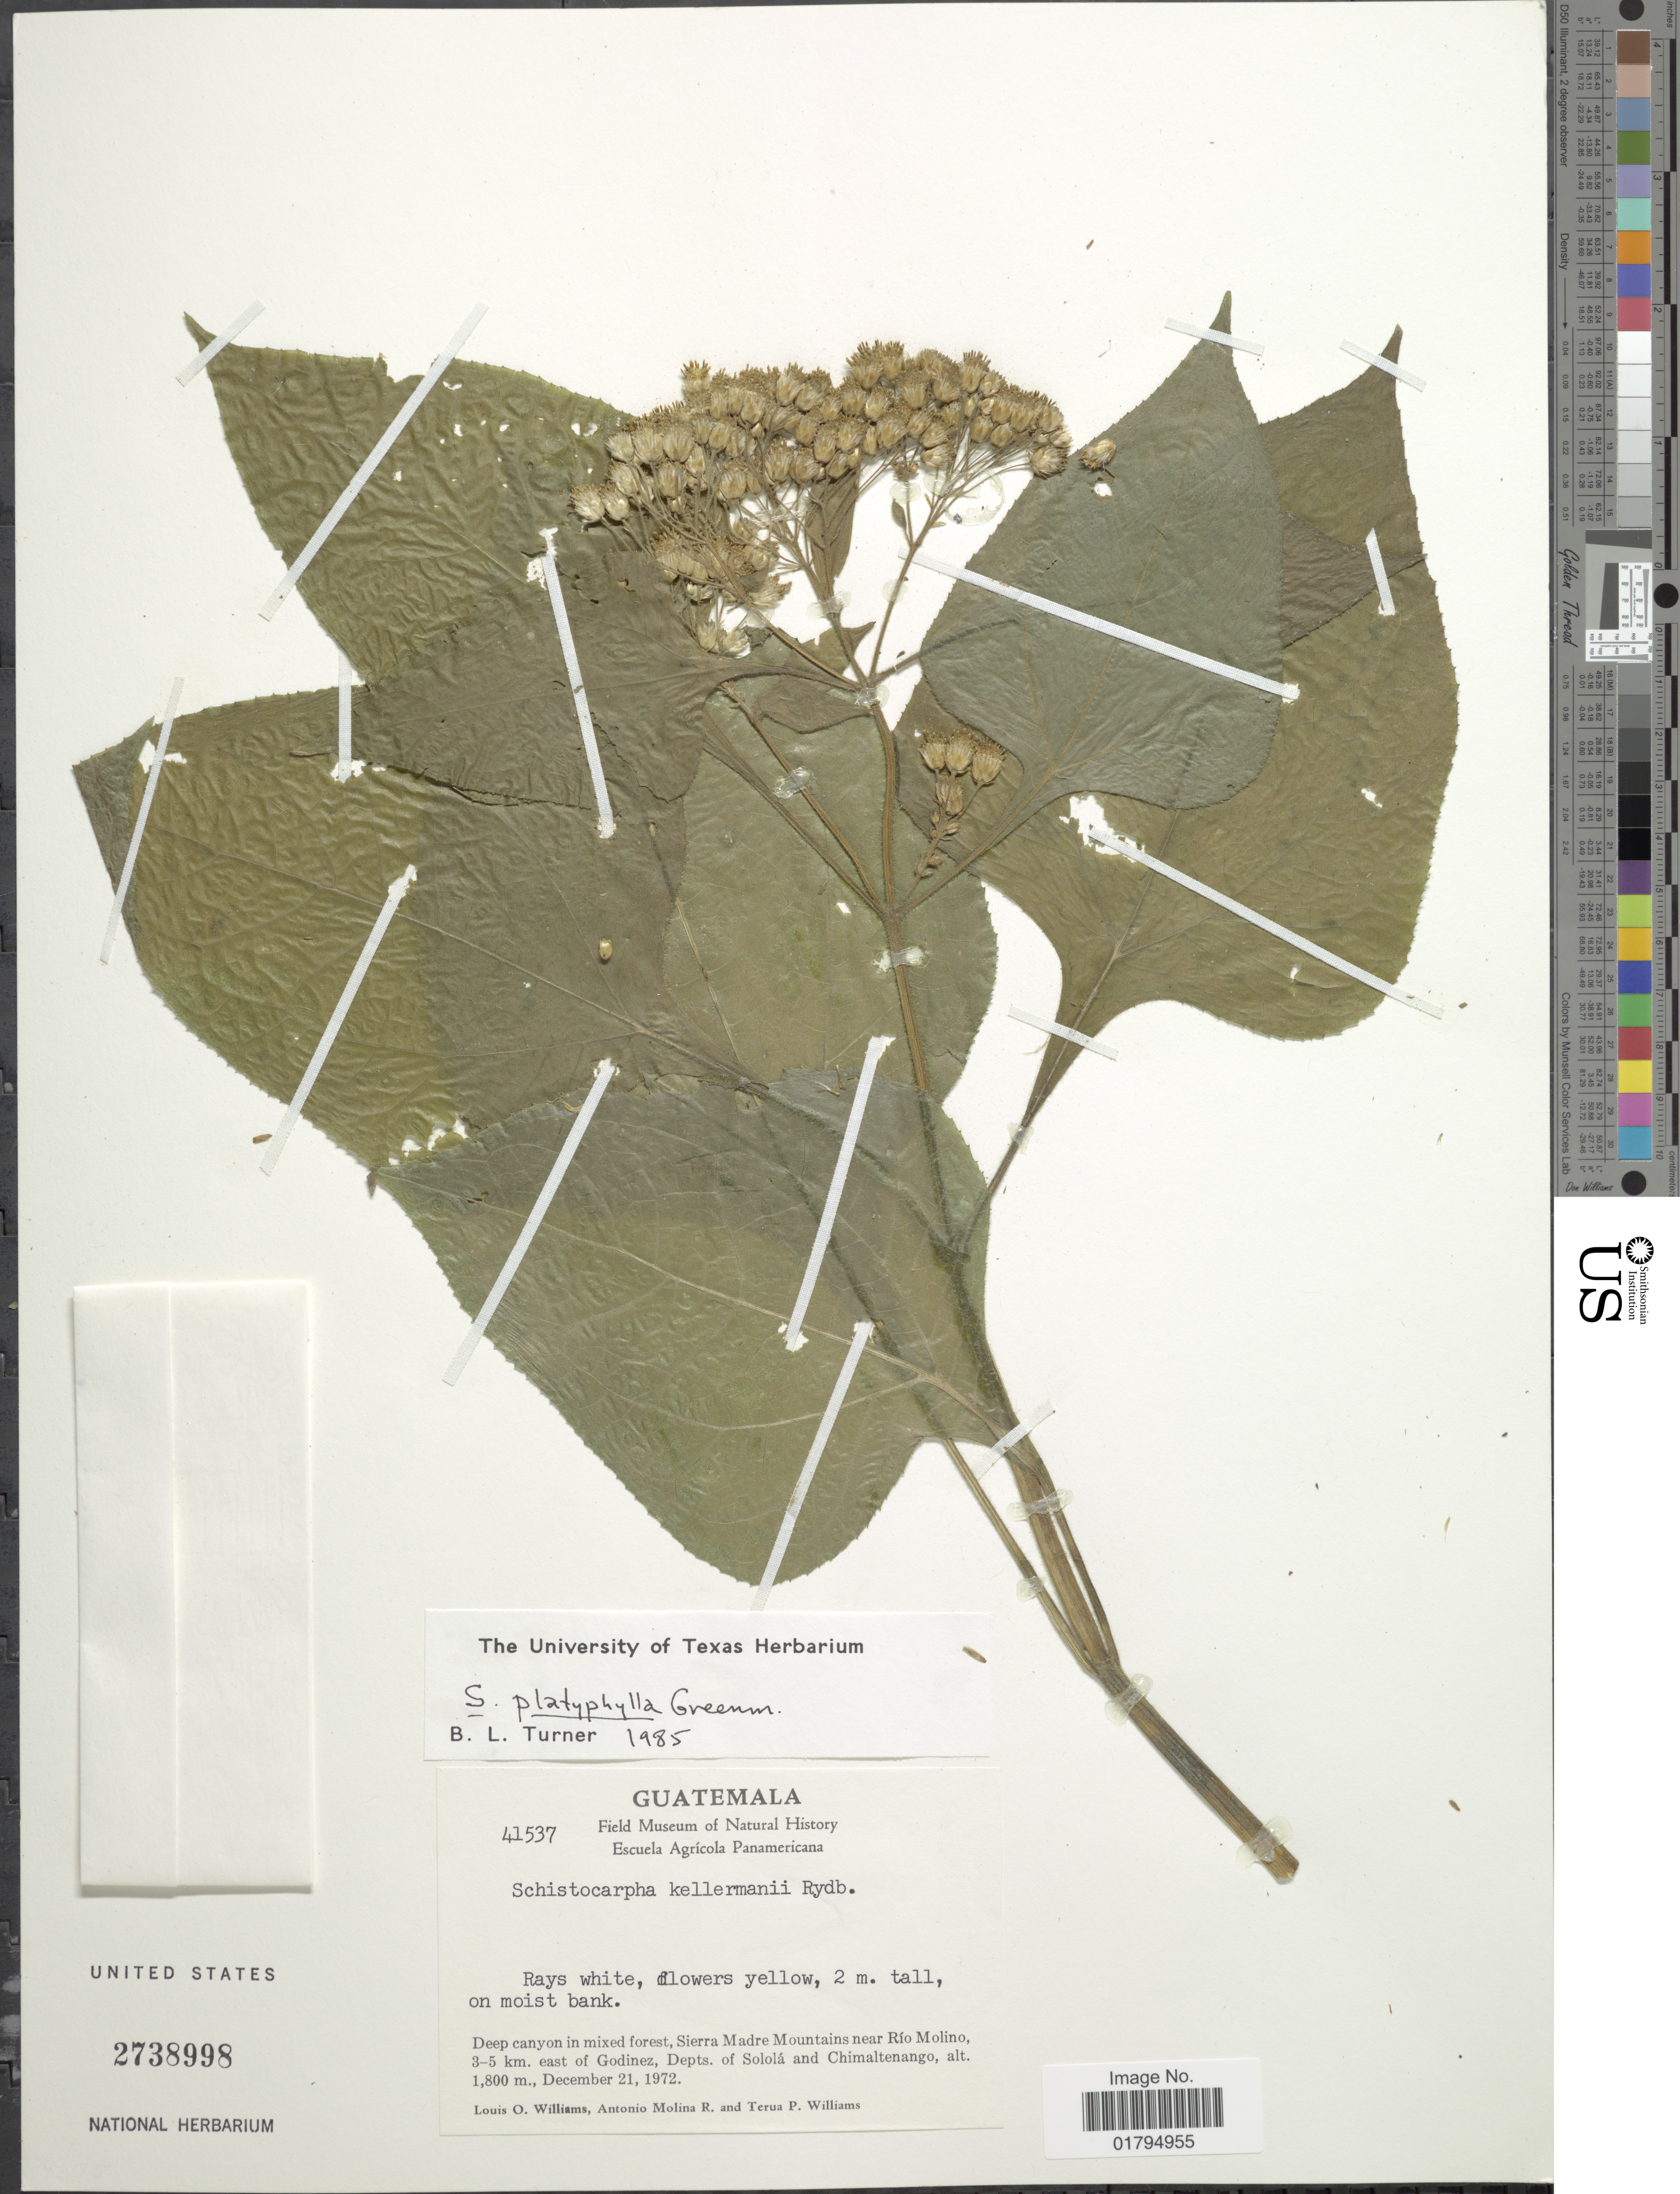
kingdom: Plantae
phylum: Tracheophyta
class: Magnoliopsida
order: Asterales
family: Asteraceae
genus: Schistocarpha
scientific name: Schistocarpha platyphylla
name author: Greenm.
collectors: L. O. Williams, A. Molina R. & T. P. Williams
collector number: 41537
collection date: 1972-12-21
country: Guatemala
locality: Sierra Madre Mountains near Rio Molino, 3-5 km east of Godinez, Depts. of Solola and Chimaltenango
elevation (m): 1800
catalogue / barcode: US 2738998